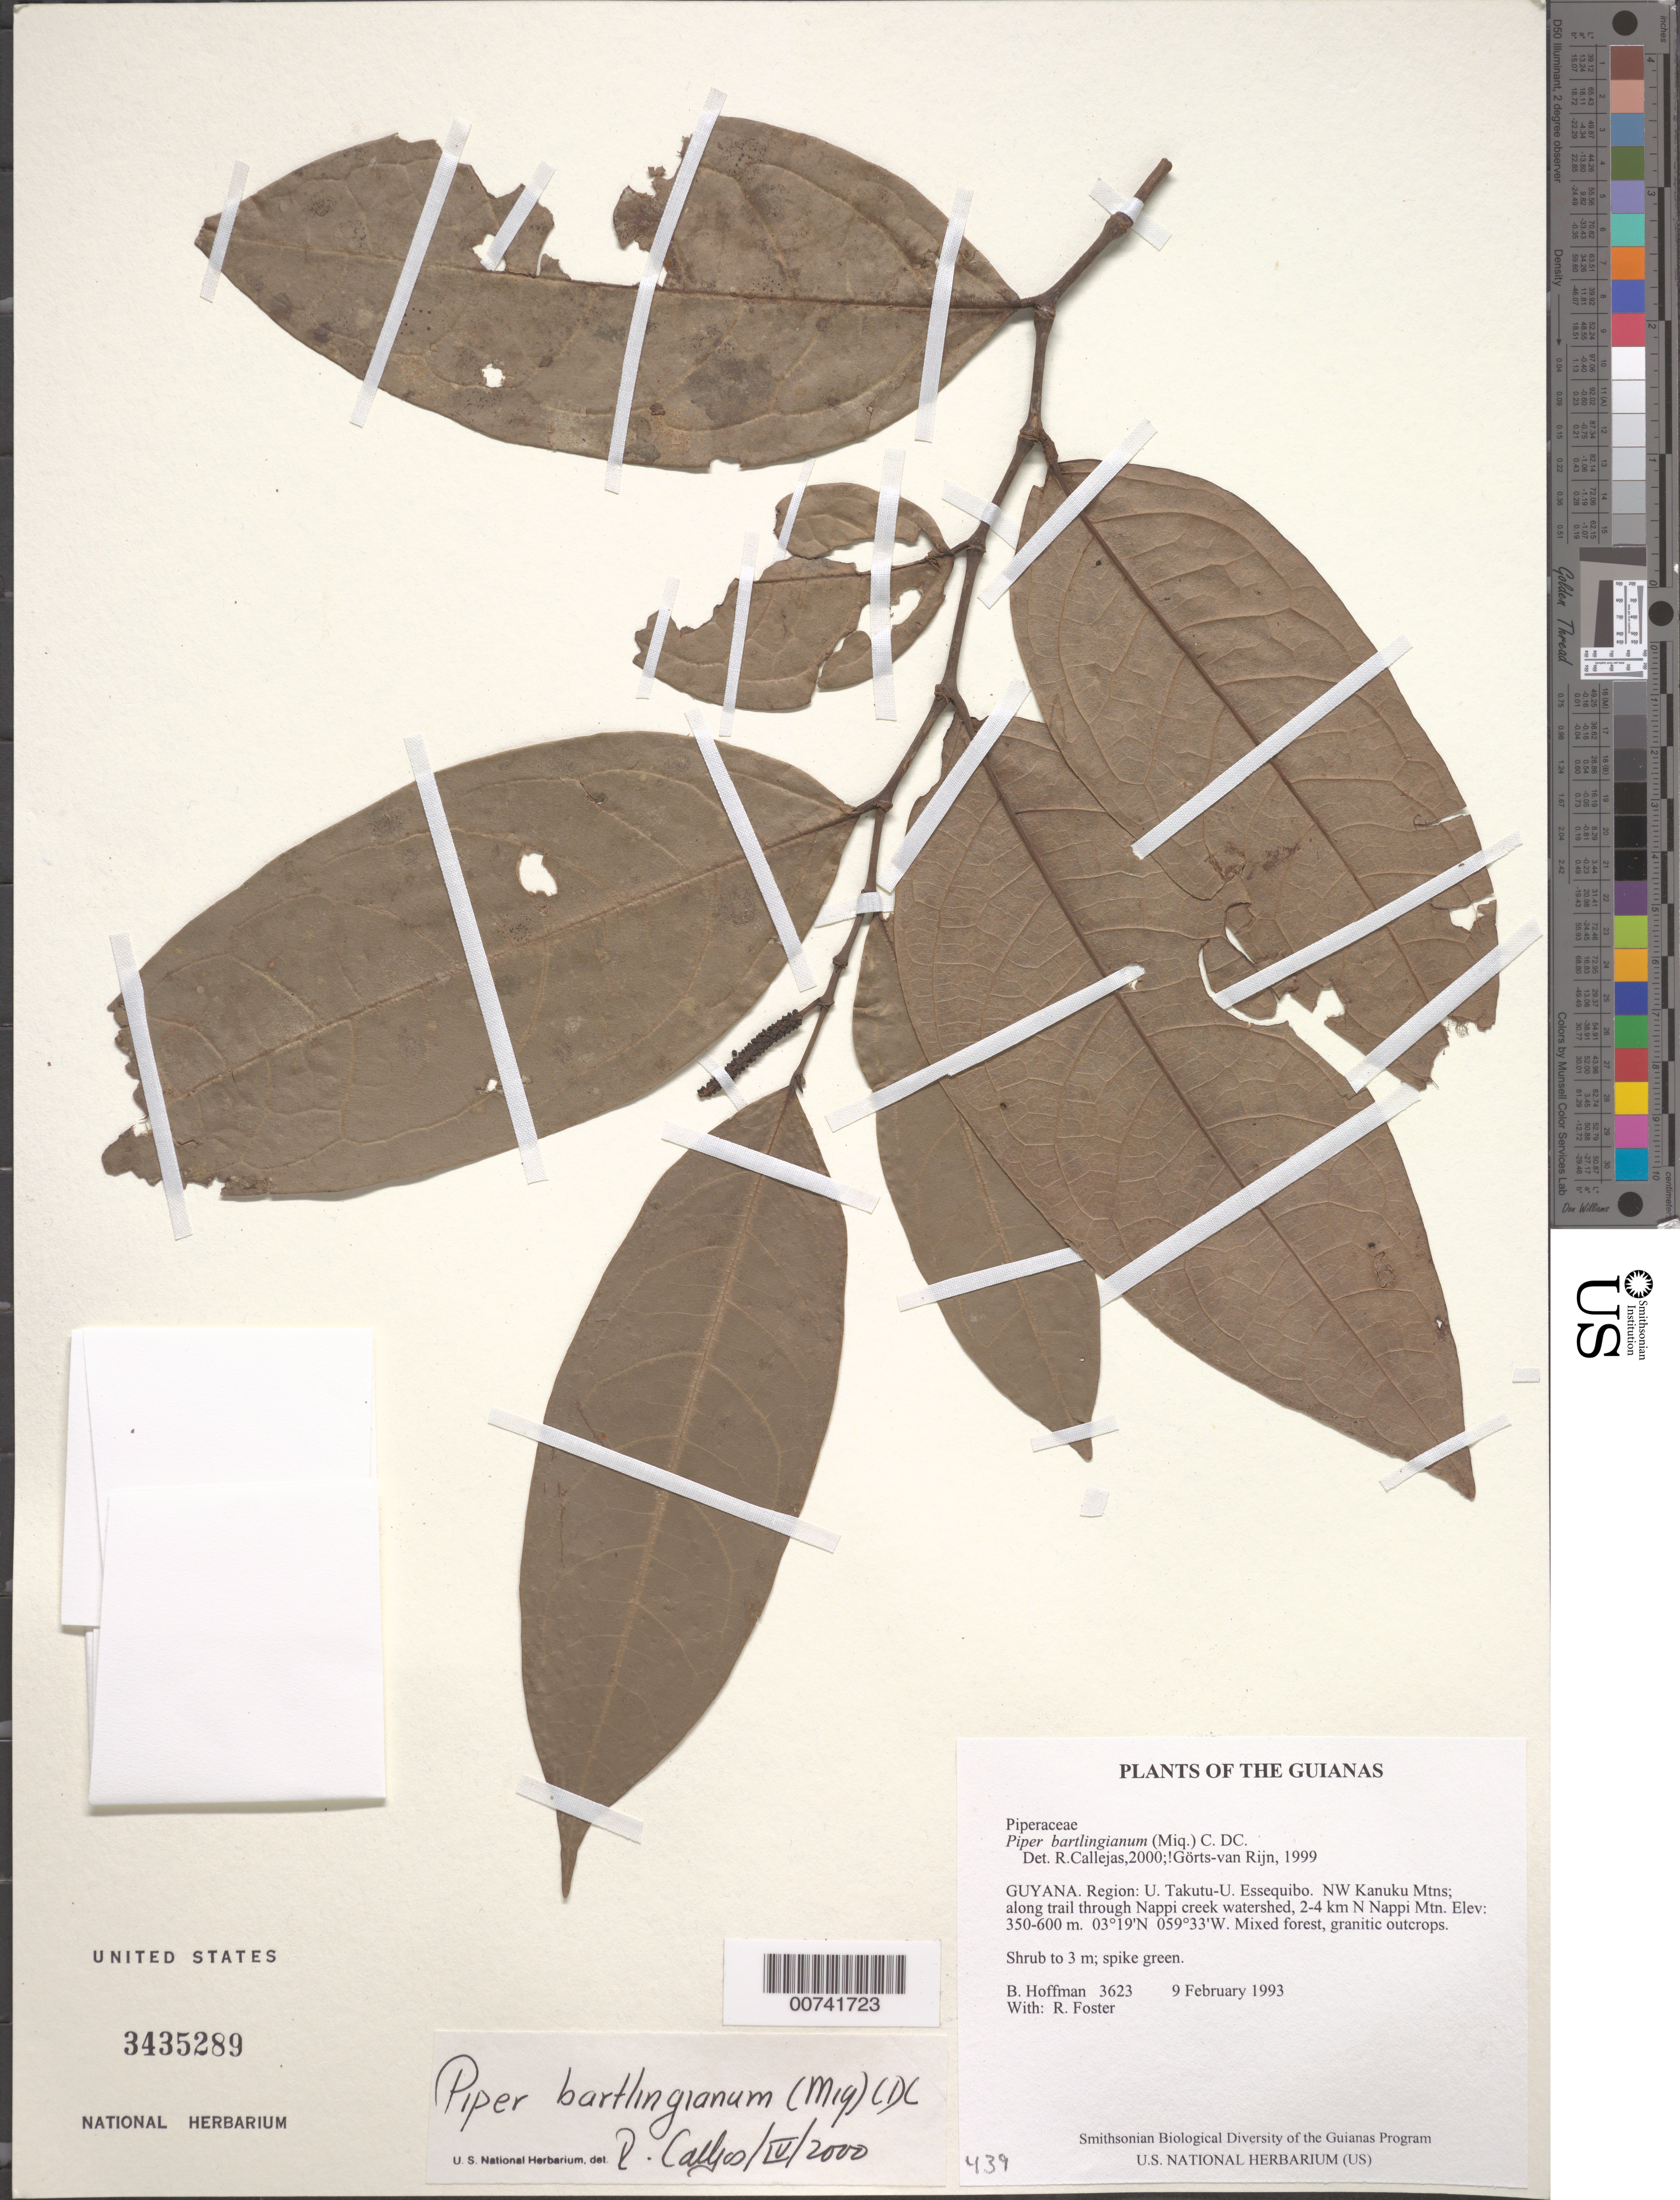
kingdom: Plantae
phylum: Tracheophyta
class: Magnoliopsida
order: Piperales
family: Piperaceae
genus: Piper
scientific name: Piper bartlingianum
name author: (Miq.) C. DC.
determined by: Görts-van Rijn, A. R. A.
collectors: B. Hoffman & R. Foster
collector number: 3623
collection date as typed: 9 February 1993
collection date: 1993-02-09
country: Guyana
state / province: U. Takutu-U. Essequibo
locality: NW Kanuku Mountains; along trail through Nappi creek watershed, 2-4 km N of Nappi Mountain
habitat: Mixed forest, granitic outcrops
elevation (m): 350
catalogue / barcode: US 3435289